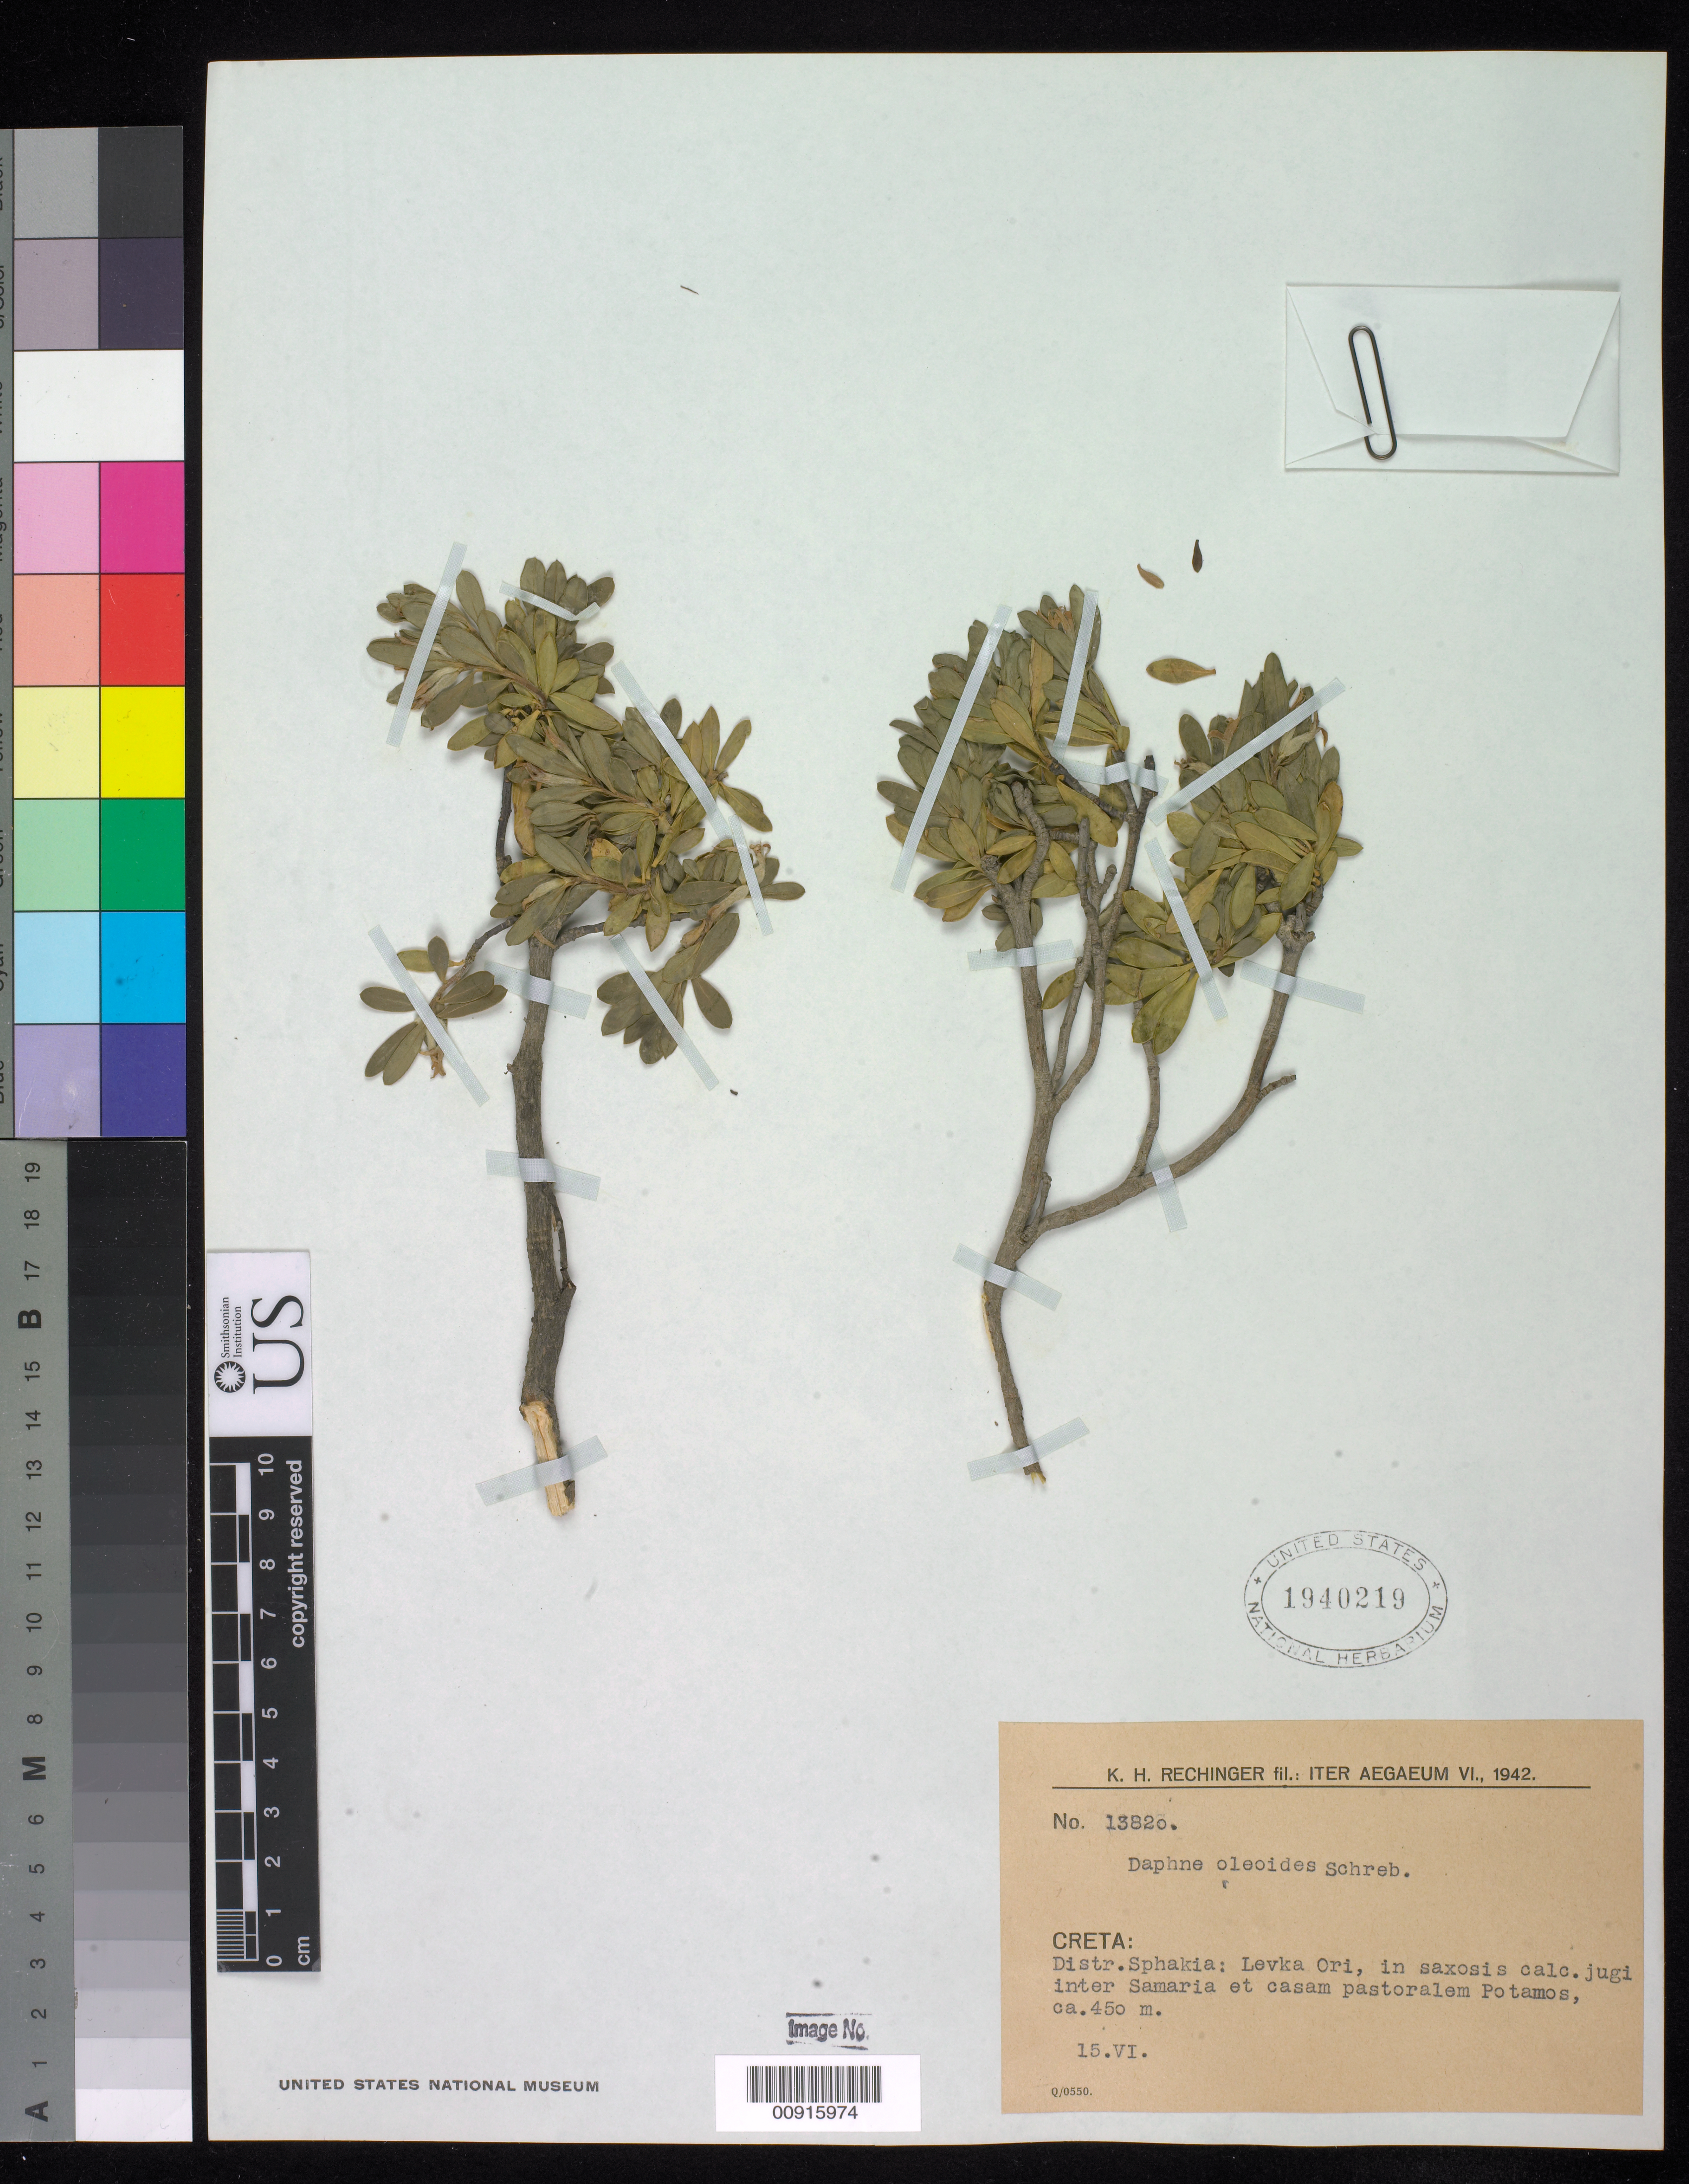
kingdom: Plantae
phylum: Tracheophyta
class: Magnoliopsida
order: Malvales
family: Thymelaeaceae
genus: Daphne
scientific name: Daphne oleoides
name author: L.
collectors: K. H. Rechinger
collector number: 13820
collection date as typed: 15 Jun 1942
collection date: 1942-06-15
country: Greece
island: Crete I.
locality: Distr. Sphakia: Levka Ori, in saxosis calc. jugi inter Samaria et casam pastoralem Potamos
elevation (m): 450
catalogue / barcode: US 1940219